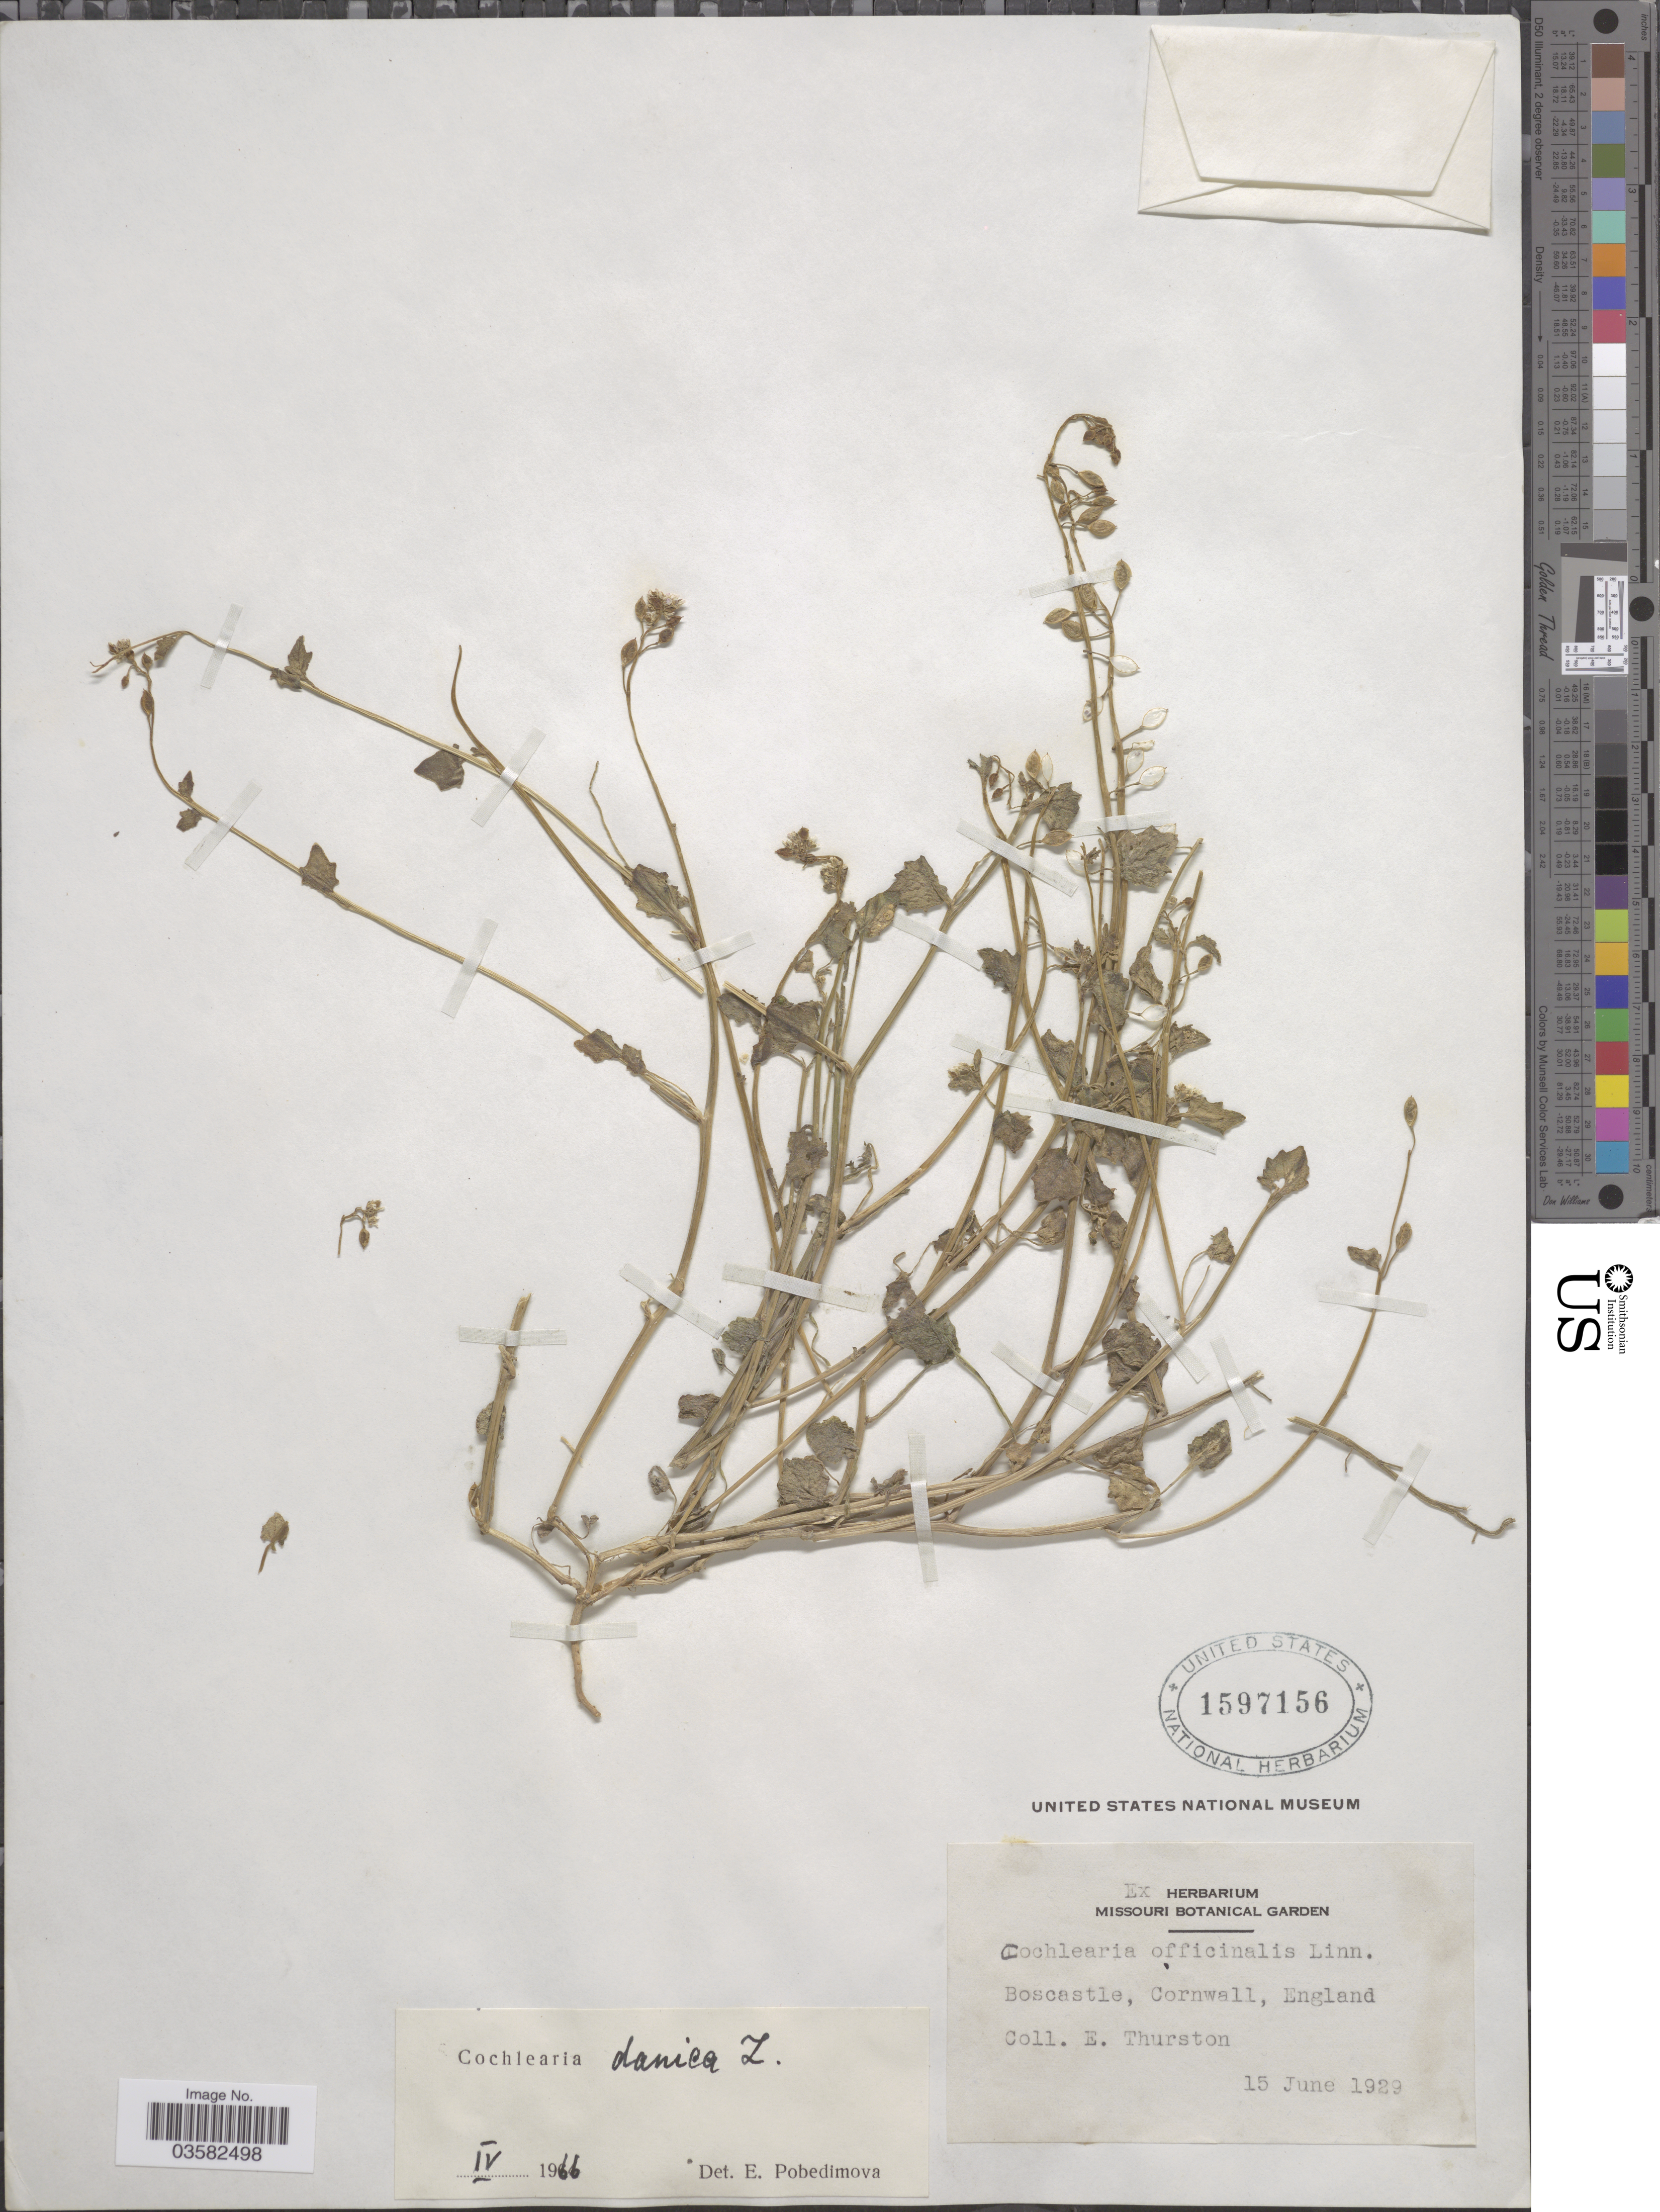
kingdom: Plantae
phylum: Tracheophyta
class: Magnoliopsida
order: Brassicales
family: Brassicaceae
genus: Cochlearia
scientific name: Cochlearia danica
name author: L.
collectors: E. Thurston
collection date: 1929-06-15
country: United Kingdom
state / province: England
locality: Boscastle, Cornwall.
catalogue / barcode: US 1597156